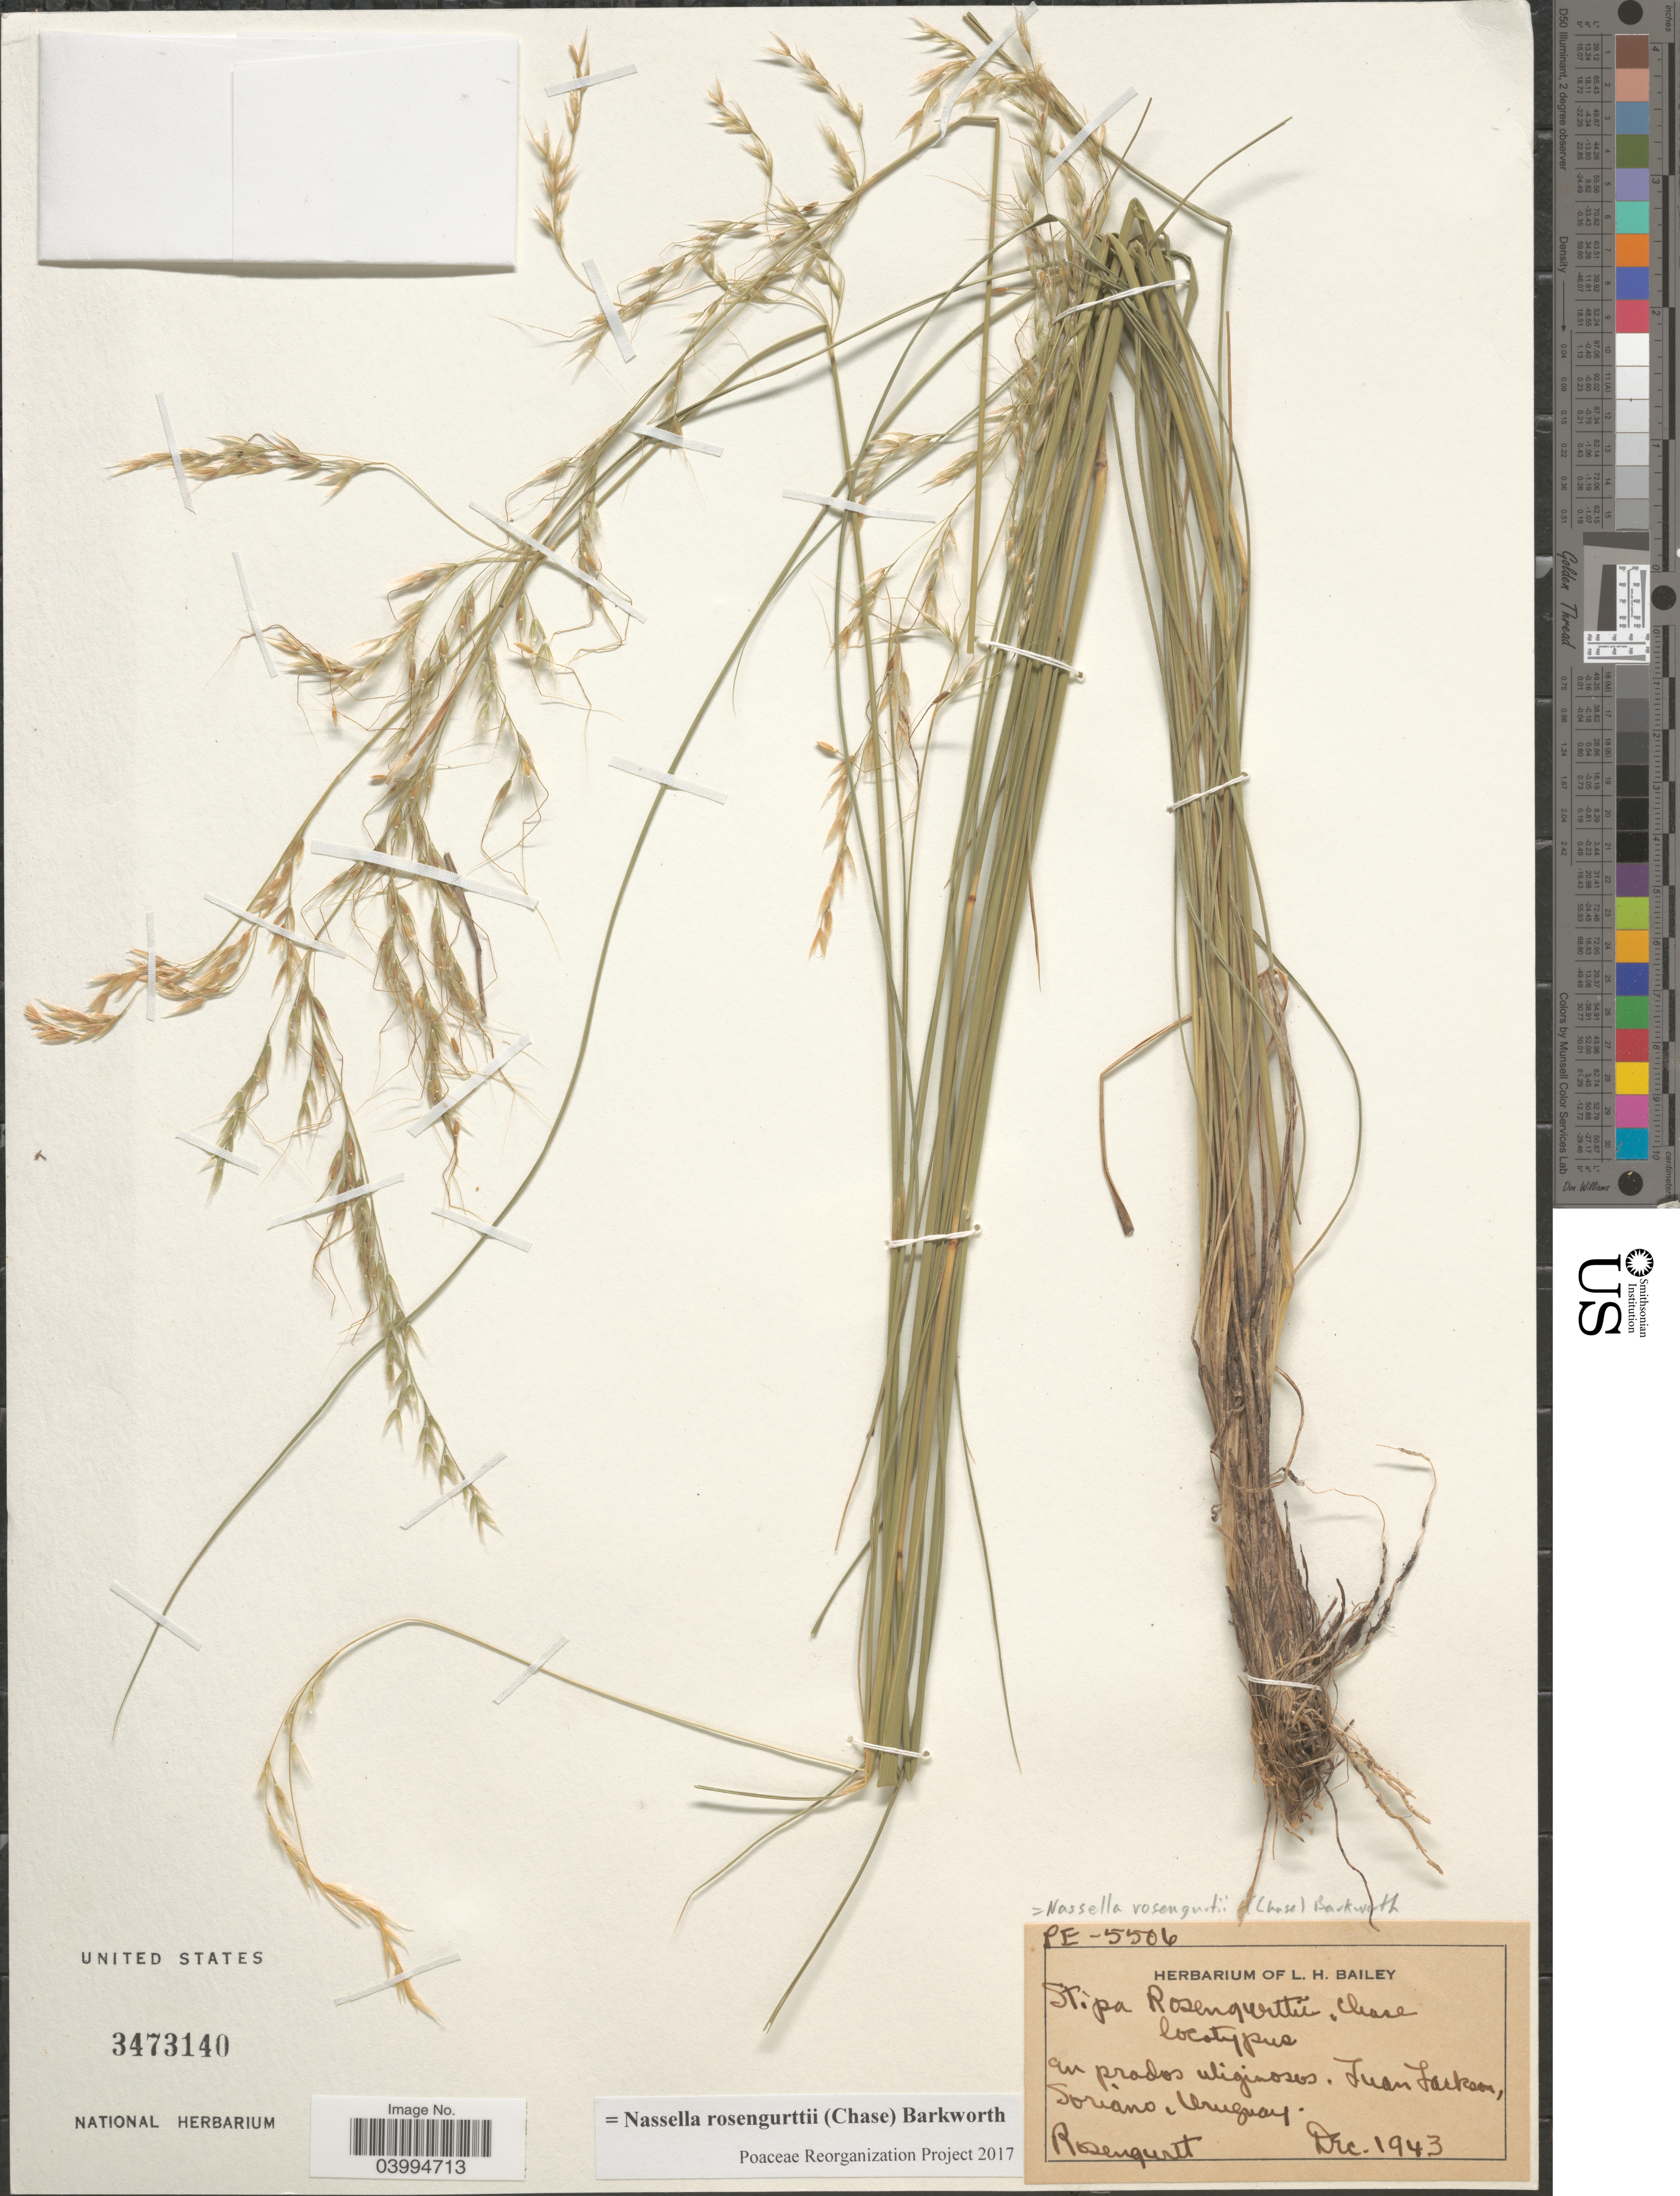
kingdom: Plantae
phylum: Tracheophyta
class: Liliopsida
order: Poales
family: Poaceae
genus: Nassella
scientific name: Nassella rosengurttii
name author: (Chase) Barkworth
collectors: Rosengurtt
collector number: PE-5506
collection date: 1943-12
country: Uruguay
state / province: Soriano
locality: Juan Jackson.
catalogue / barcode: US 3473140